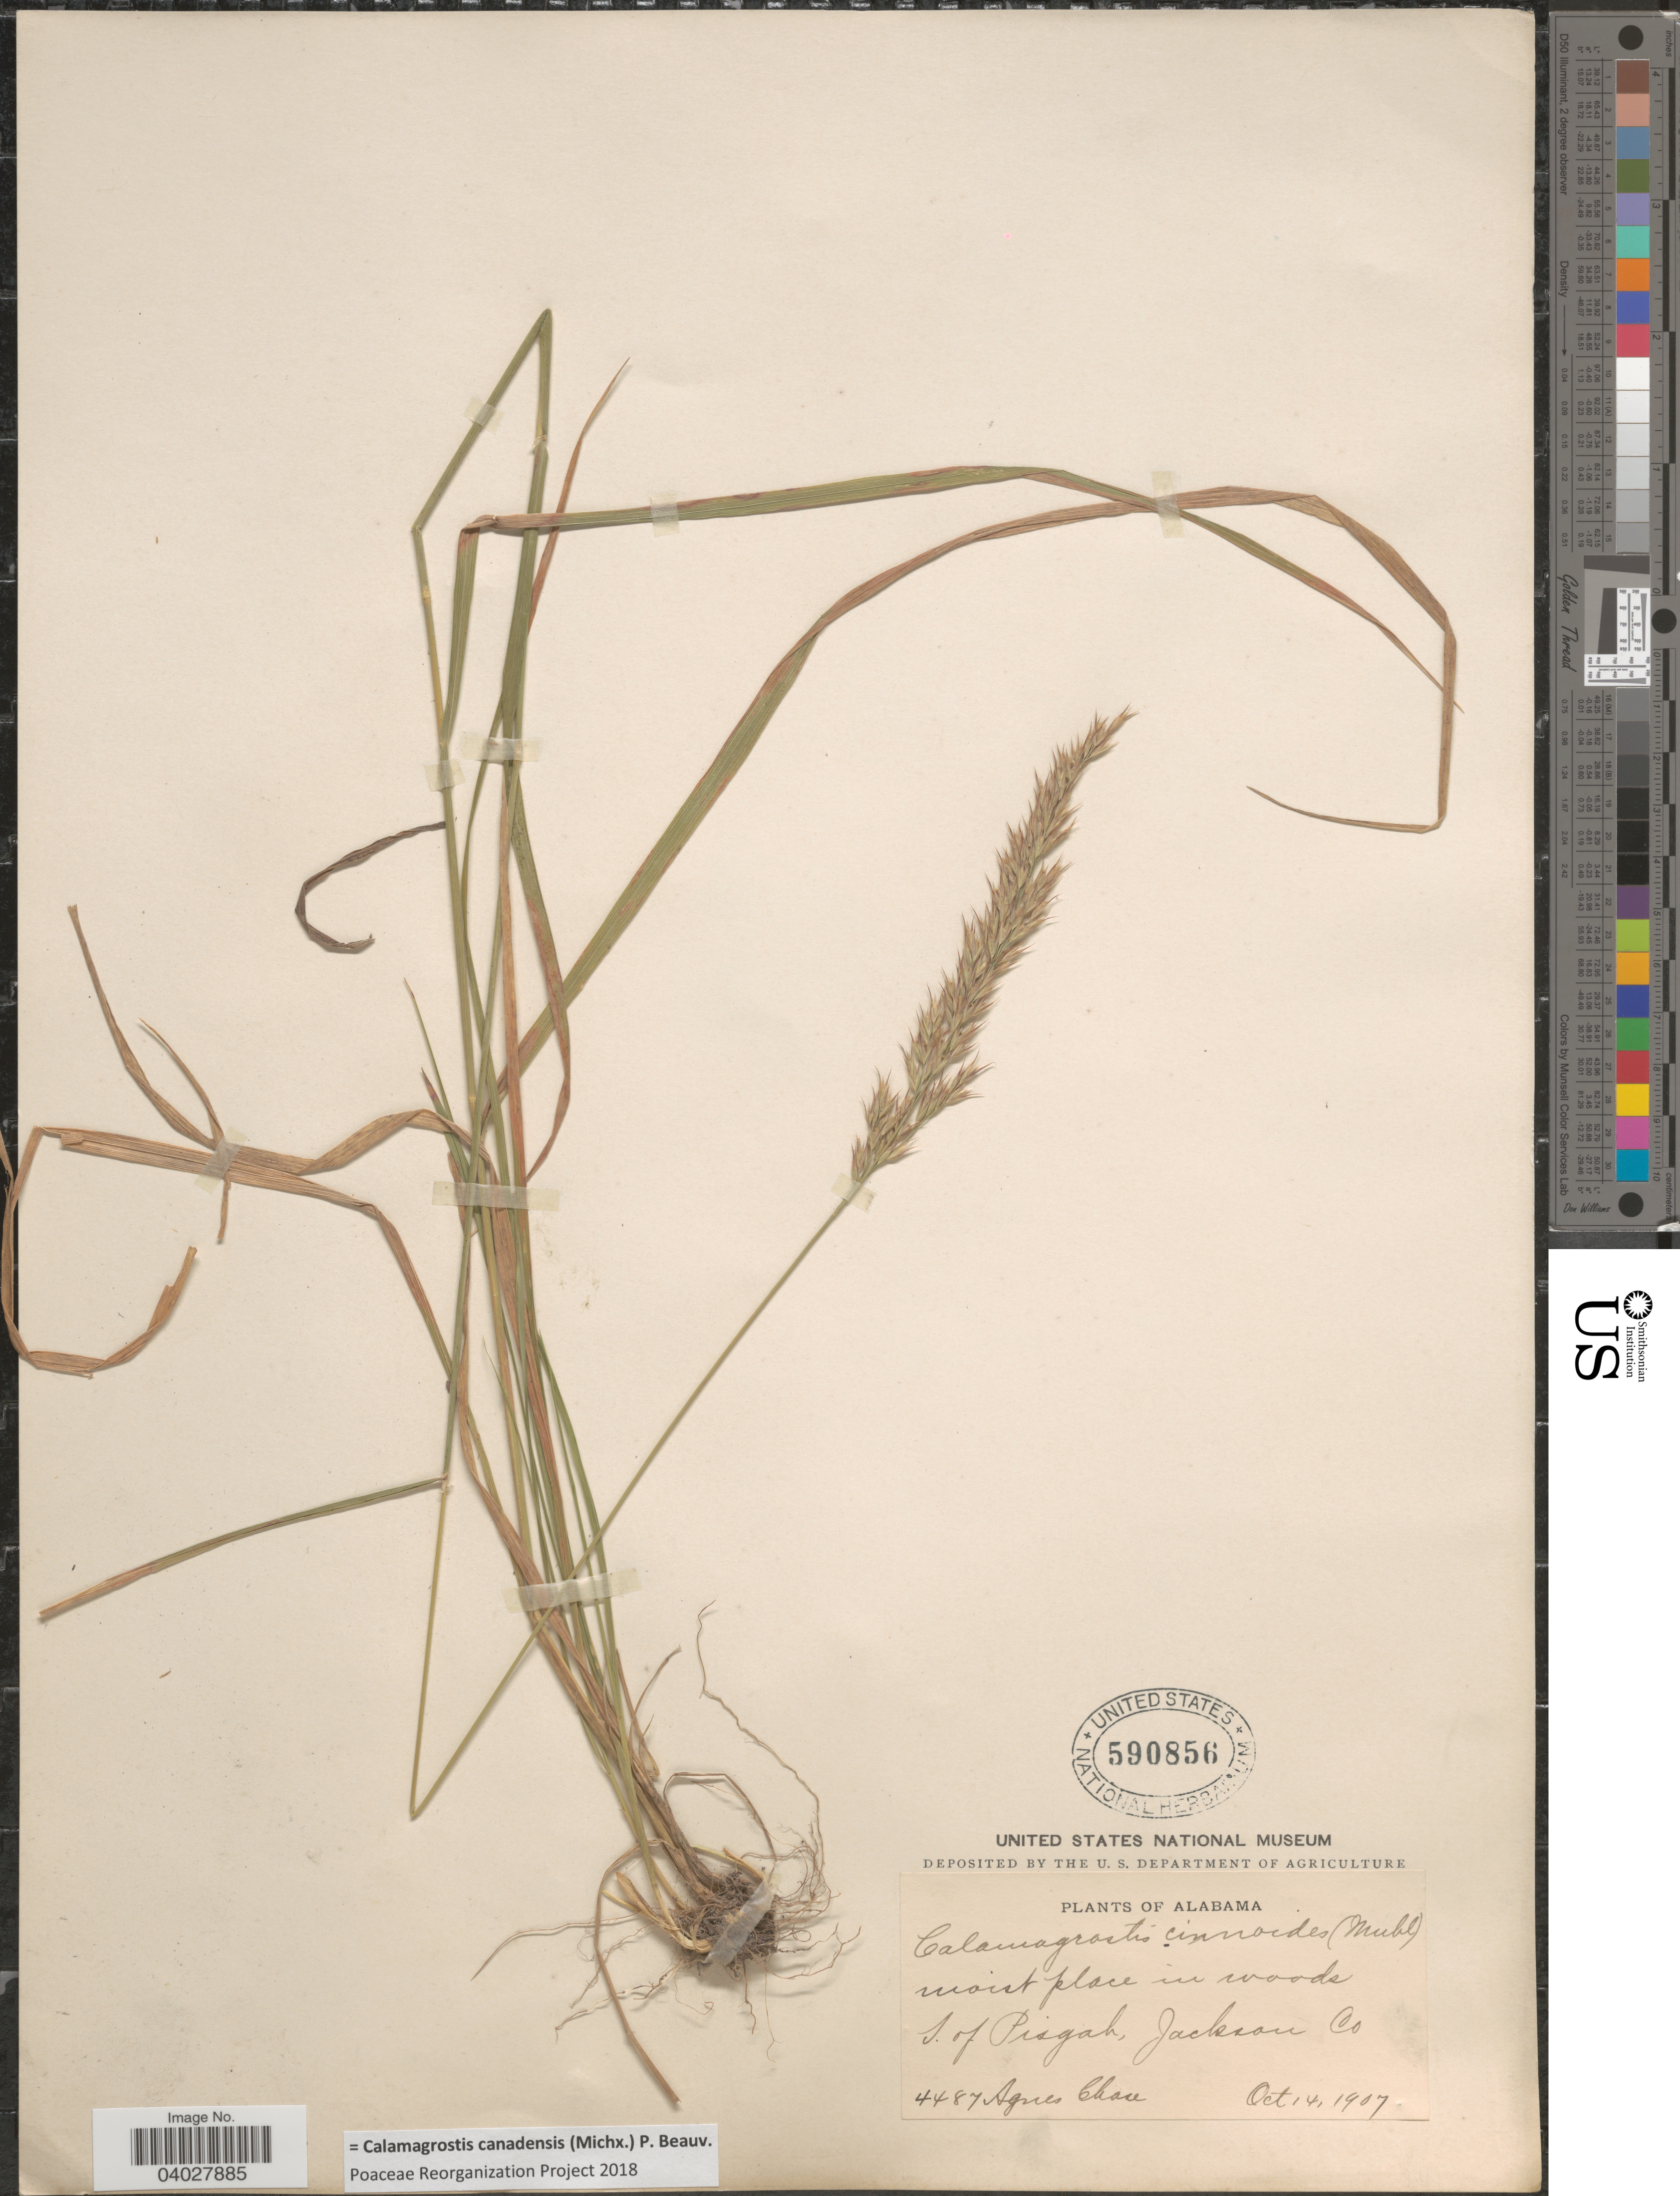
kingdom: Plantae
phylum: Tracheophyta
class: Liliopsida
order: Poales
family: Poaceae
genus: Calamagrostis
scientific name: Calamagrostis canadensis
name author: (Michx.) P. Beauv.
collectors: A. Chase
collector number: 4487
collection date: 1907-10-14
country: United States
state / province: Alabama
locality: Moist place in woods, S. of Pisgah, Jackson Co.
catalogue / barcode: US 590856